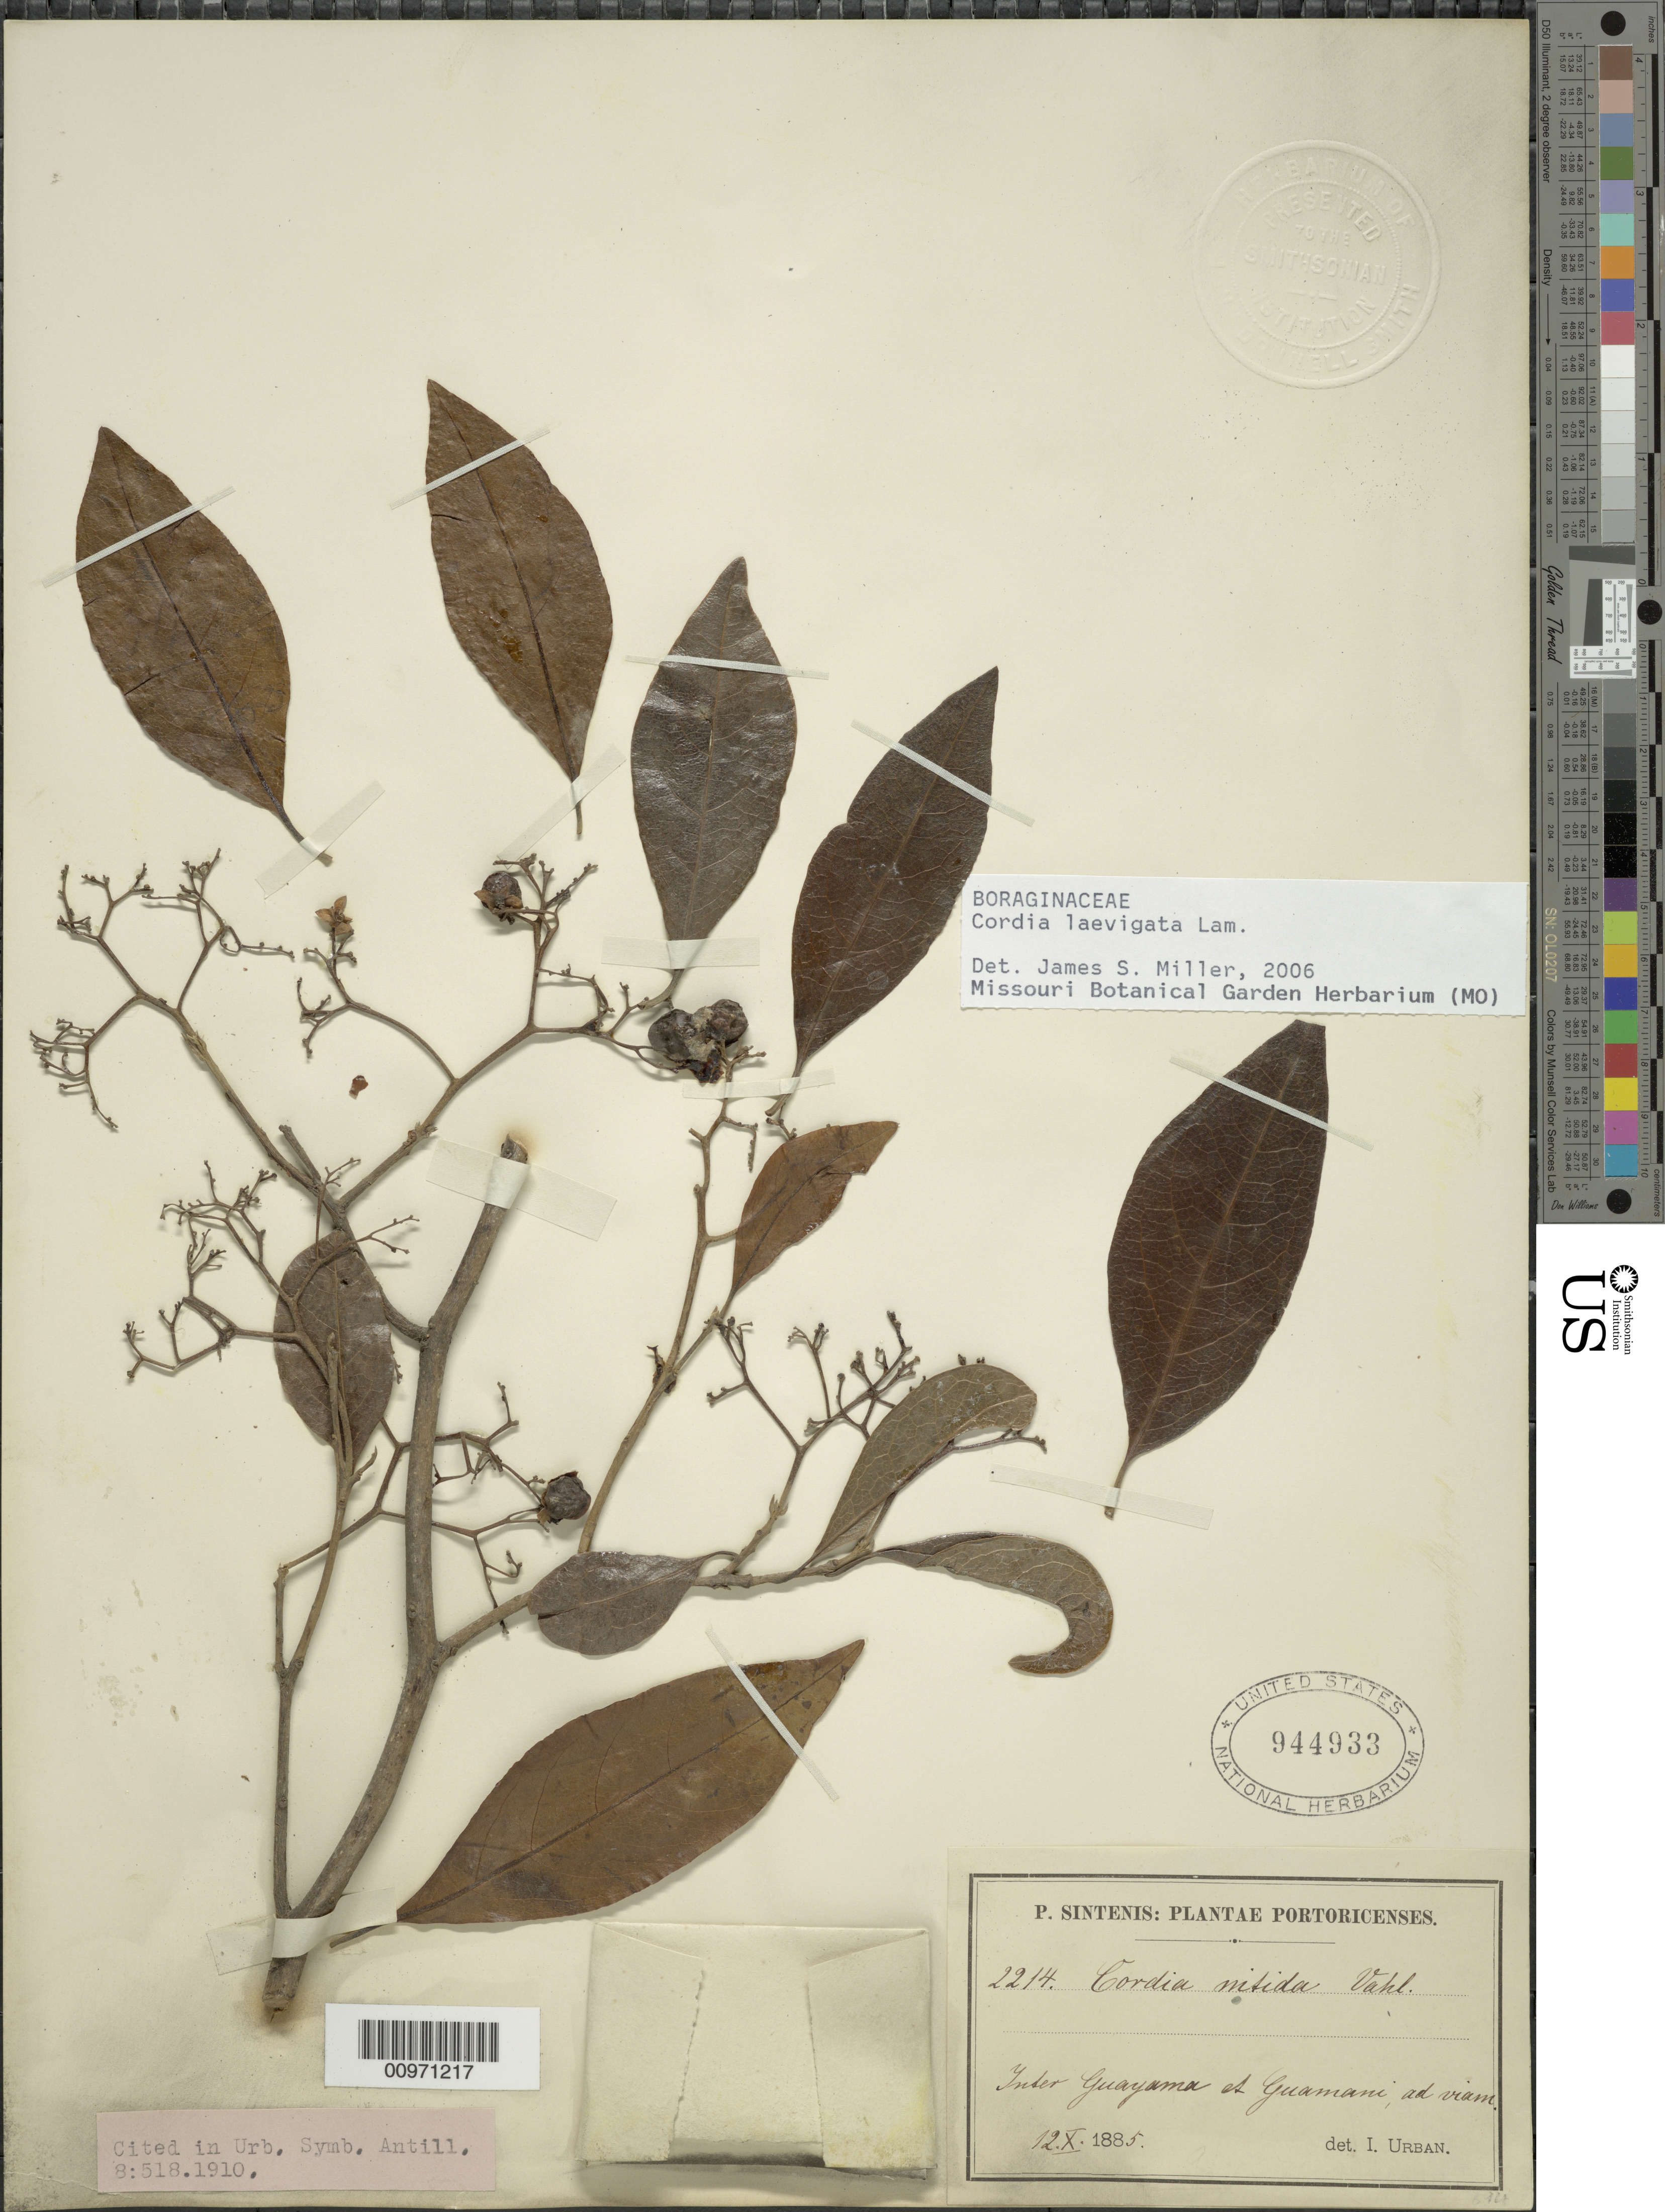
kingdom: Plantae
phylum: Tracheophyta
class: Magnoliopsida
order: Boraginales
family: Cordiaceae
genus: Cordia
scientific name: Cordia laevigata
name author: Lam.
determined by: Miller, James S., (MO), Missouri Botanical Garden (UNITED STATES)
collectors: P. Sintenis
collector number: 2214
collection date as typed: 12 Oct 1885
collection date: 1885-10-12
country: Puerto Rico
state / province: Guayama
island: Puerto Rico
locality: Inter Guayama et Guamani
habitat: Ad viam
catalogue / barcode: US 944933